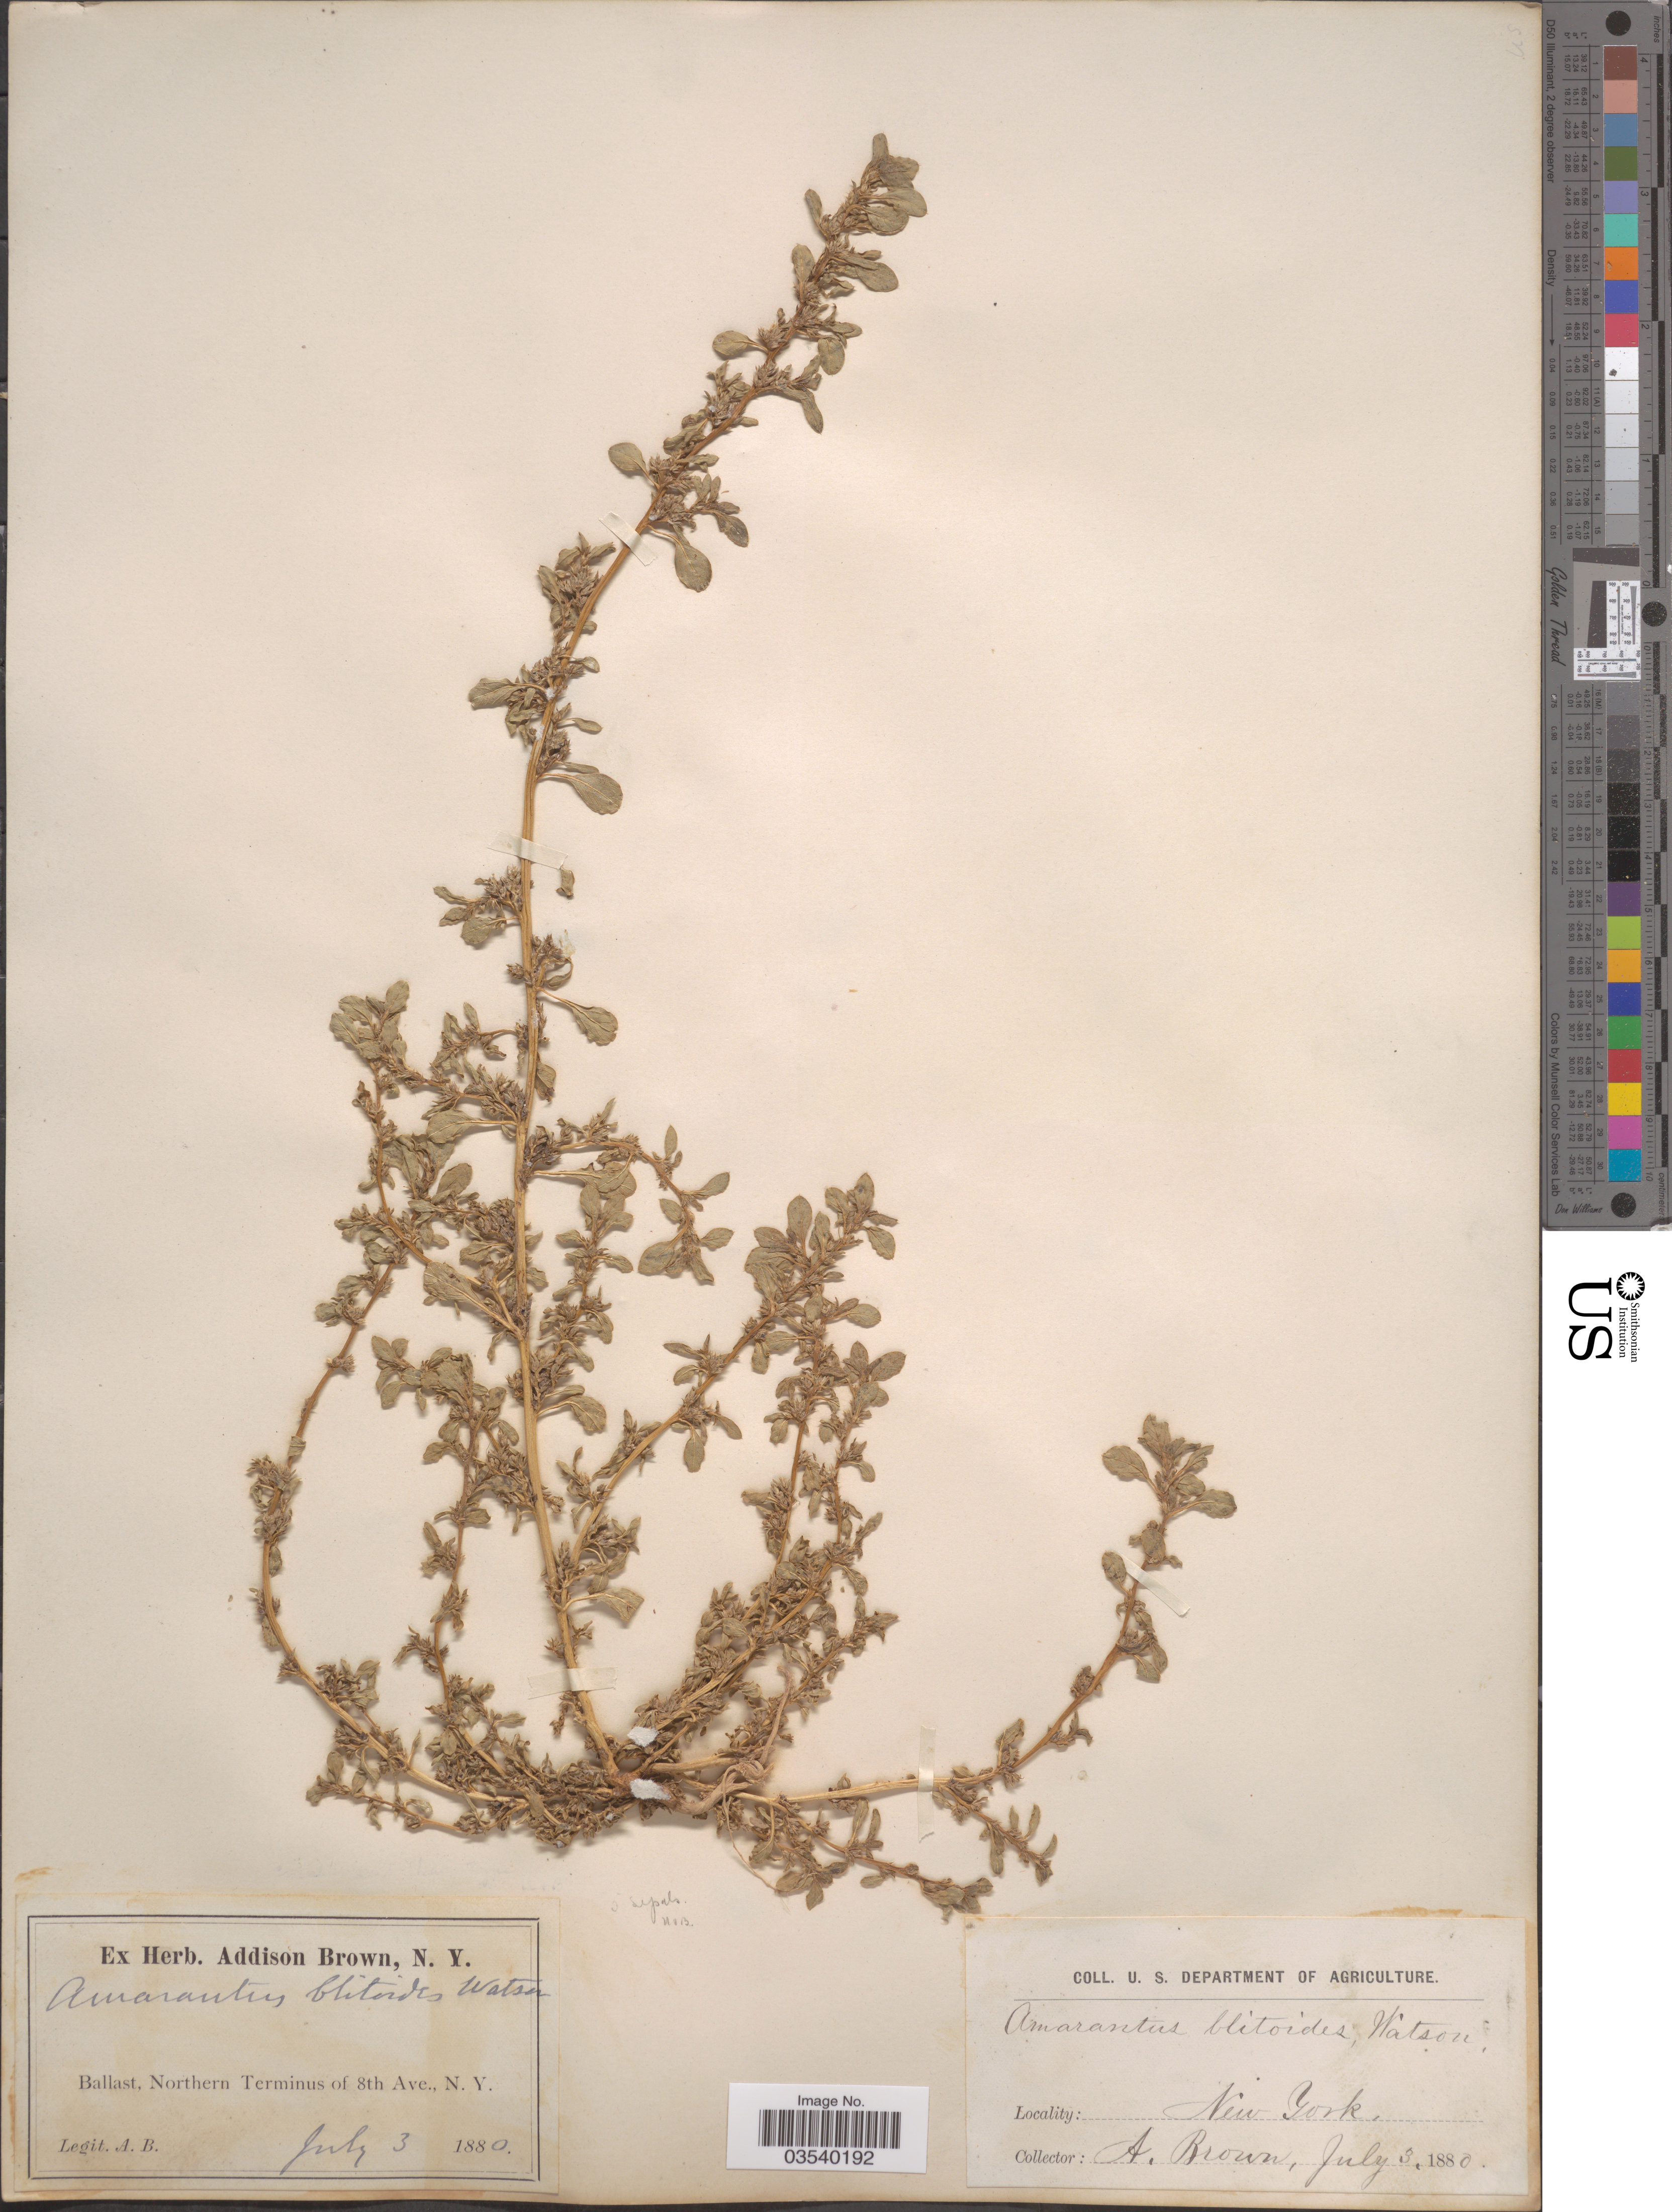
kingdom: Plantae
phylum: Tracheophyta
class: Magnoliopsida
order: Caryophyllales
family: Amaranthaceae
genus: Amaranthus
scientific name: Amaranthus blitoides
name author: S. Watson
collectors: A. Brown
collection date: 1880-07-03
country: United States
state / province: New York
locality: Ballast Northern Terminus of 8th Ave.